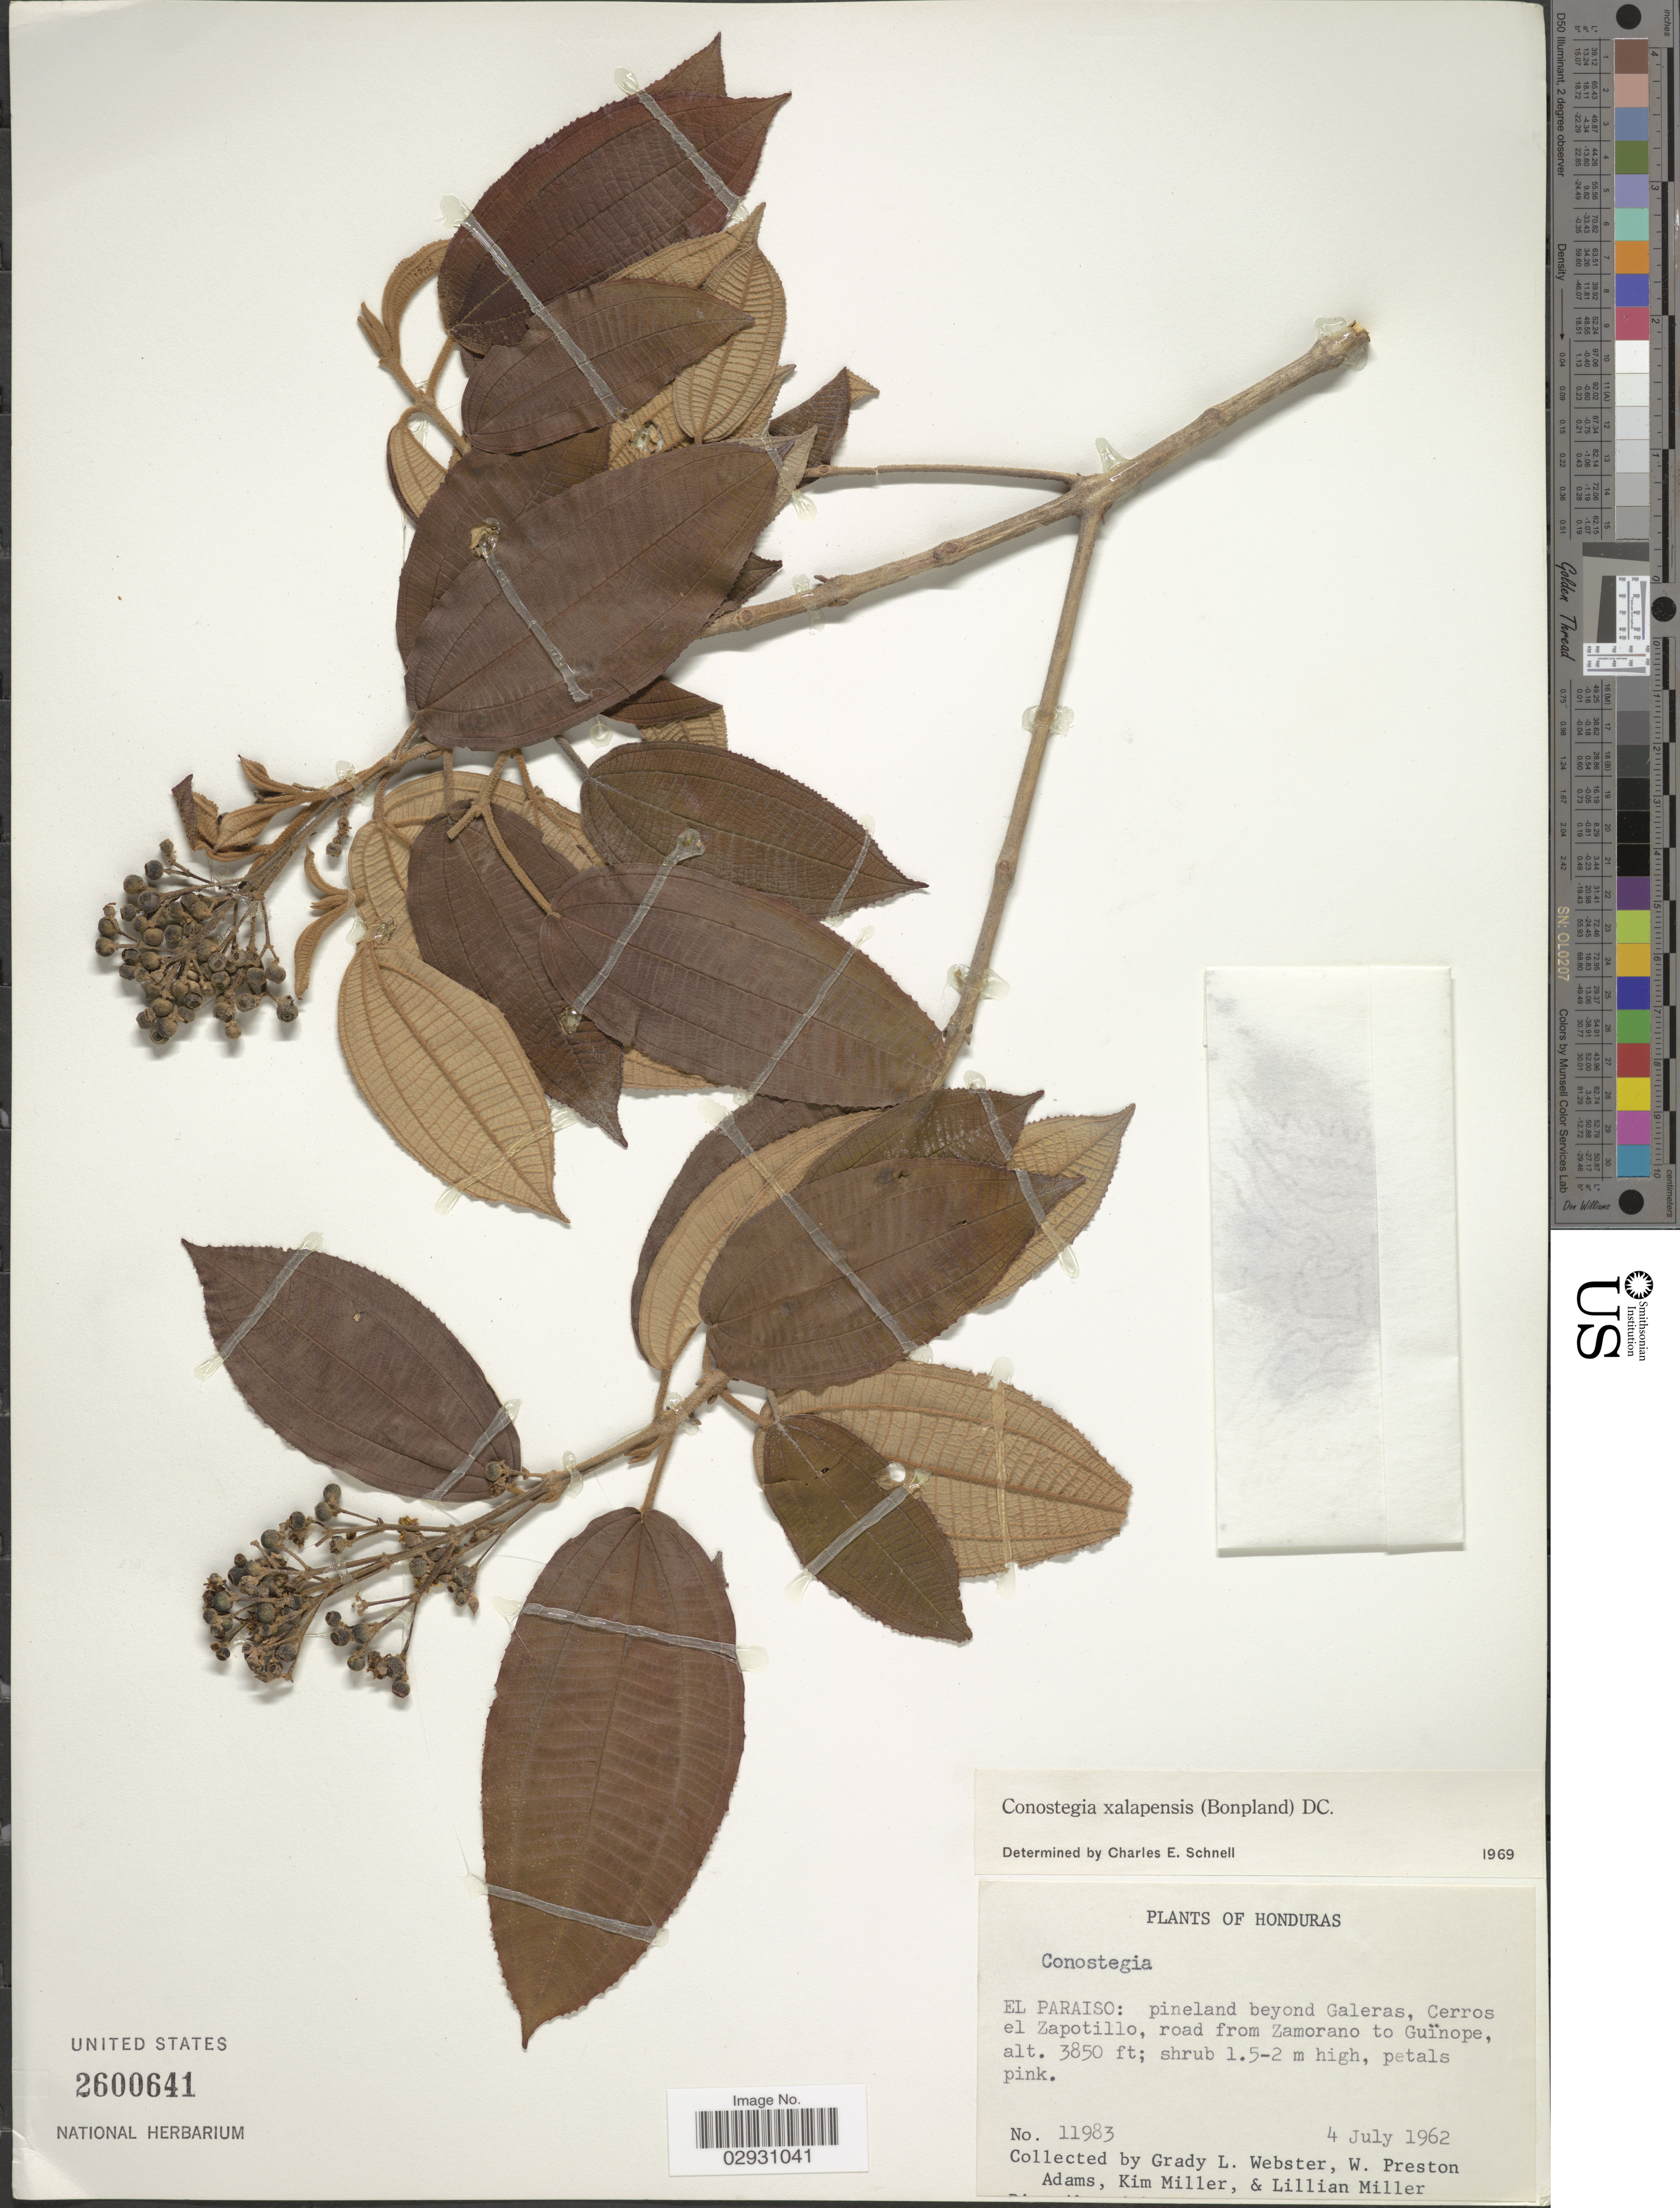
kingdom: Plantae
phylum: Tracheophyta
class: Magnoliopsida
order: Myrtales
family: Melastomataceae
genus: Conostegia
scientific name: Conostegia quadrangularis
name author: Schltdl. ex Steud.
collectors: G. L. Webster, W. P. Adams, K. Miller & L. Miller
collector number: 11983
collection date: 1962-07-04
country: Honduras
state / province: El Paraíso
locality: El Paraiso: pineland beyond Galeras, Cerros el Zapotillo, road from Zamorano to Guïnope.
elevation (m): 1173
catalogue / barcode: US 2600641